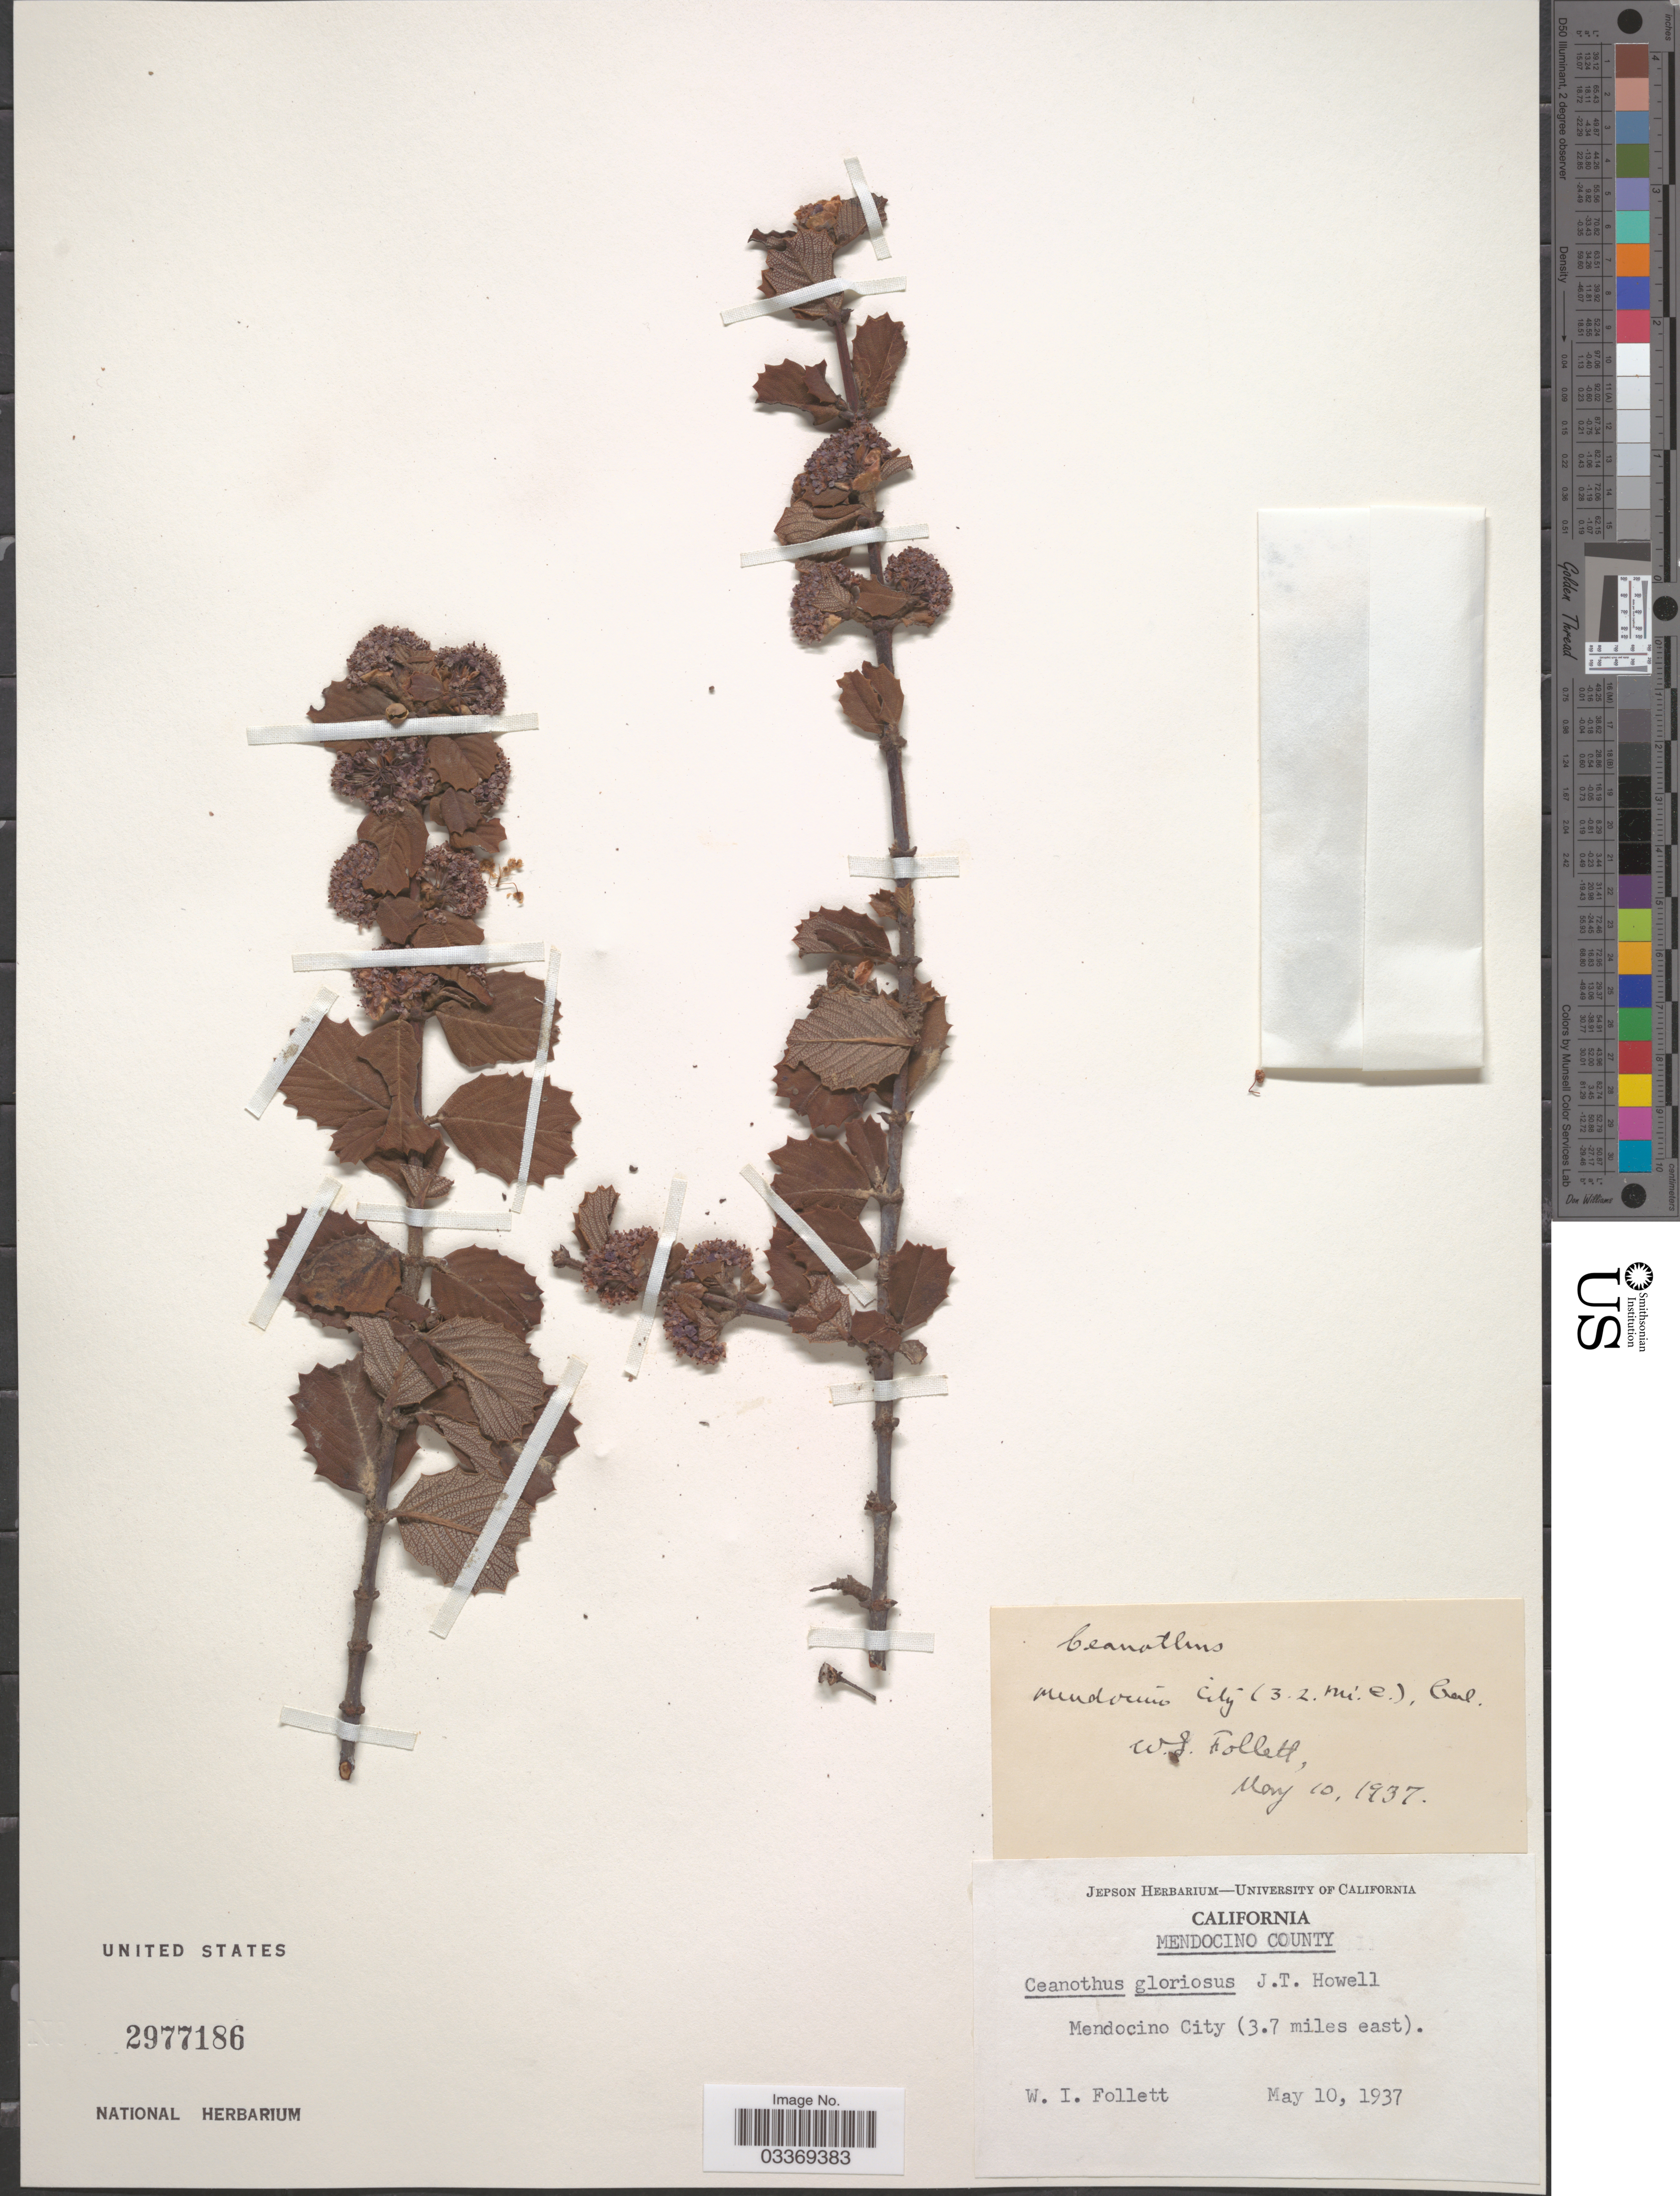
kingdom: Plantae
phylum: Tracheophyta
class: Magnoliopsida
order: Rosales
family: Rhamnaceae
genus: Ceanothus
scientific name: Ceanothus gloriosus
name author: J.T. Howell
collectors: W. Follett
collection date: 1937-05-10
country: United States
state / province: California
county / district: Mendocino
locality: Mendocino County. Mendocino City (3.7 miles east).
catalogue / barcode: US 2977186